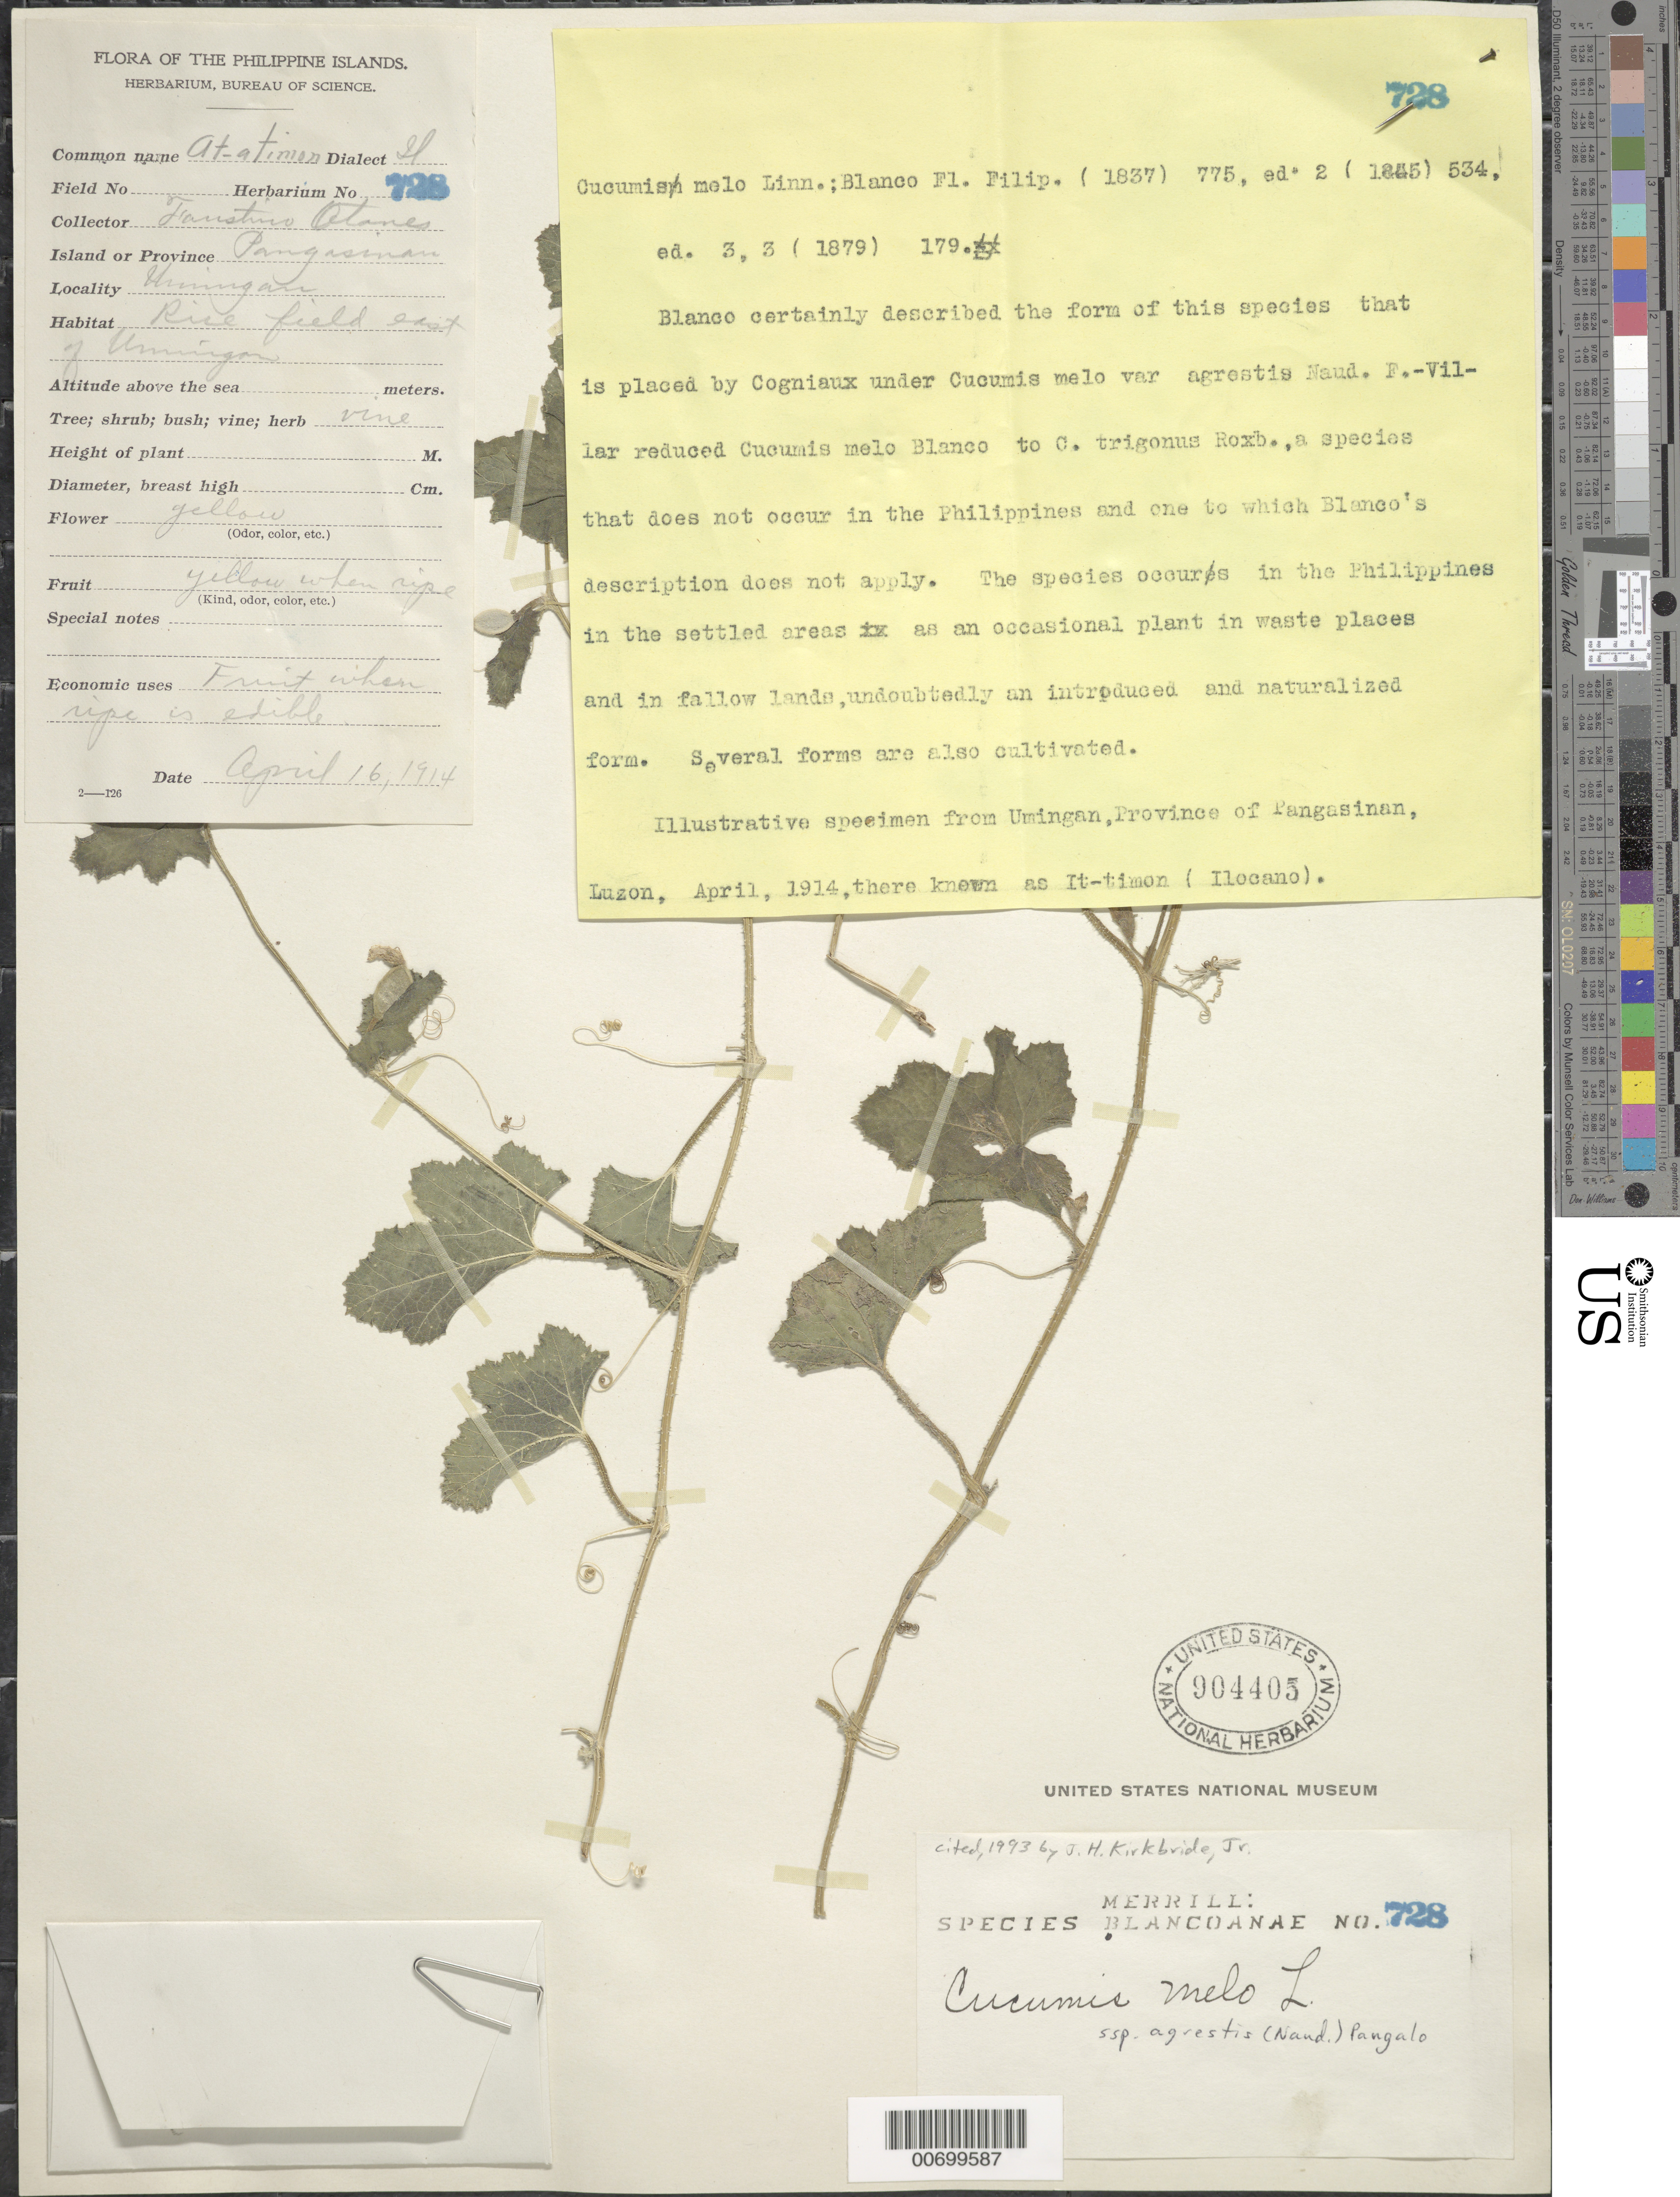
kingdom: Plantae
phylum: Tracheophyta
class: Magnoliopsida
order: Cucurbitales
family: Cucurbitaceae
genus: Cucumis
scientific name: Cucumis melo subsp. agrestis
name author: (Naudin) Pangalo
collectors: F. Q. Otanes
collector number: Sp. Blancoan. 0728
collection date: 1914-04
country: Philippines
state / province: Ilocos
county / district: Pangasinan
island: Luzon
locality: Umingan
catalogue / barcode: US 904405